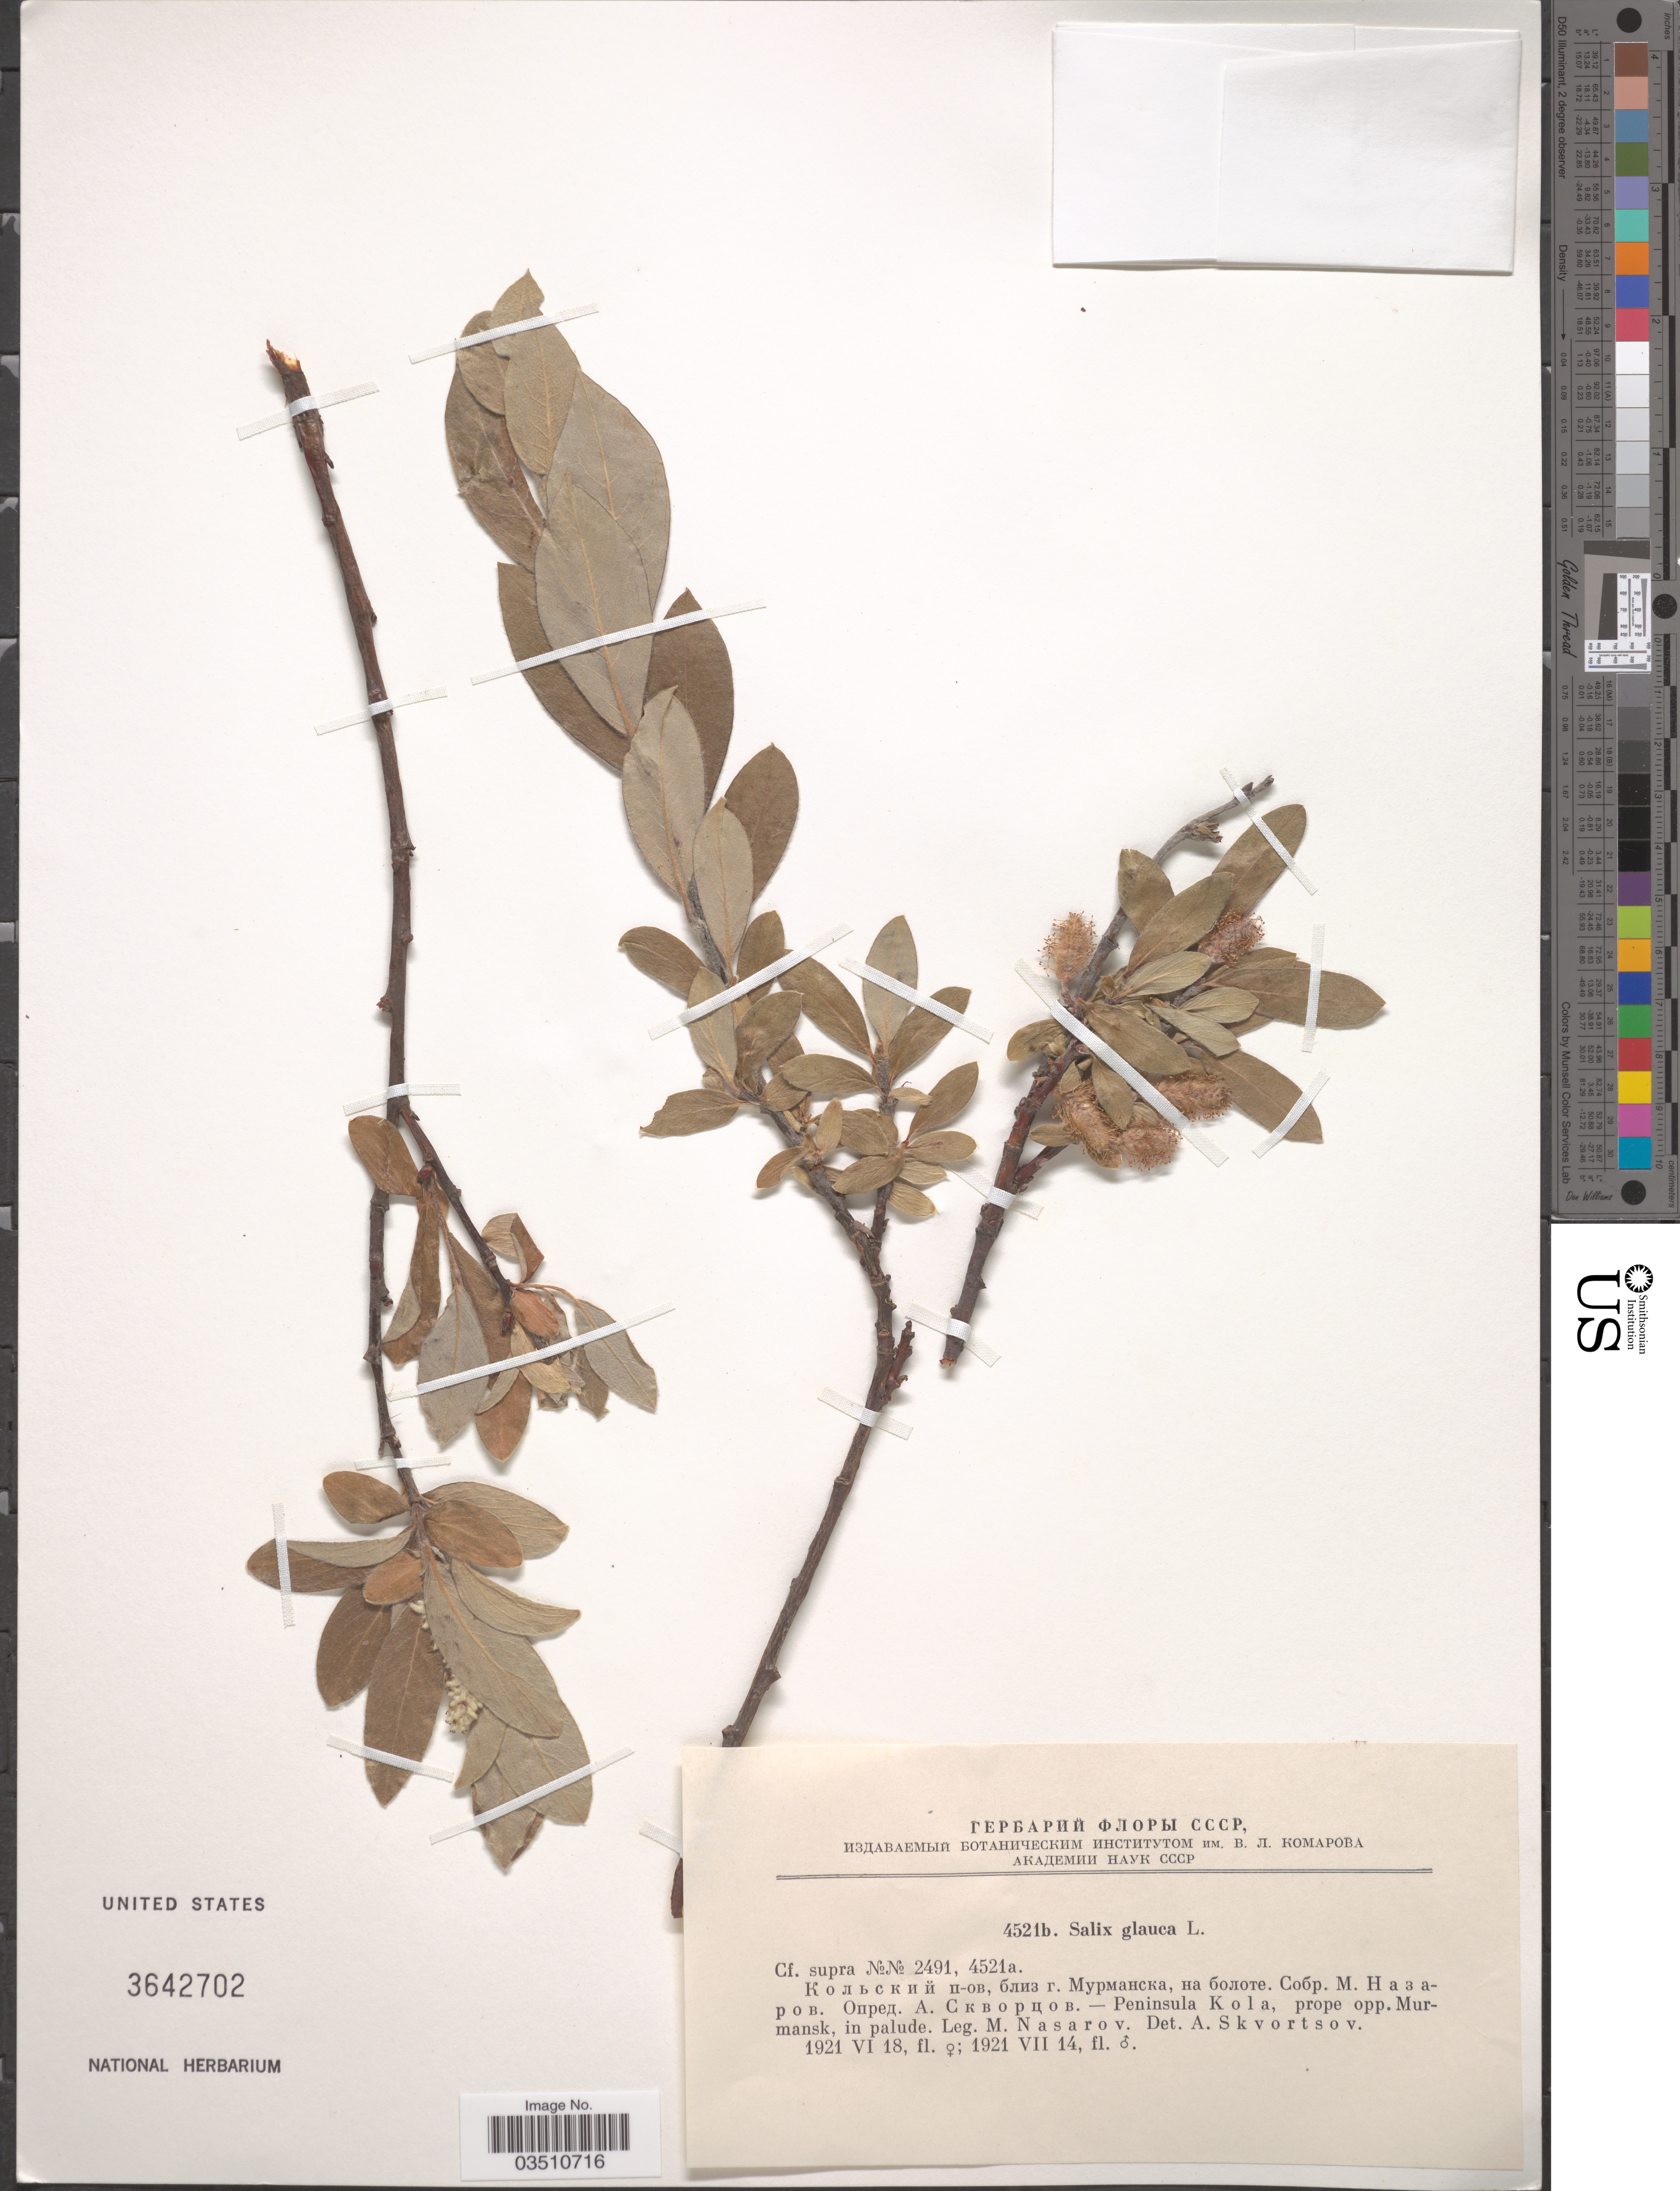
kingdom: Plantae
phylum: Tracheophyta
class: Magnoliopsida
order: Malpighiales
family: Salicaceae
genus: Salix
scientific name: Salix glauca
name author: L.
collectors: M. Nasarov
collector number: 4521b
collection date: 1921-06-18/1921-07-14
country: Russian Federation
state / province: Murmansk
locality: Peninsula Kola, prope opp. Murmansk, in palude.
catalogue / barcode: US 3642702